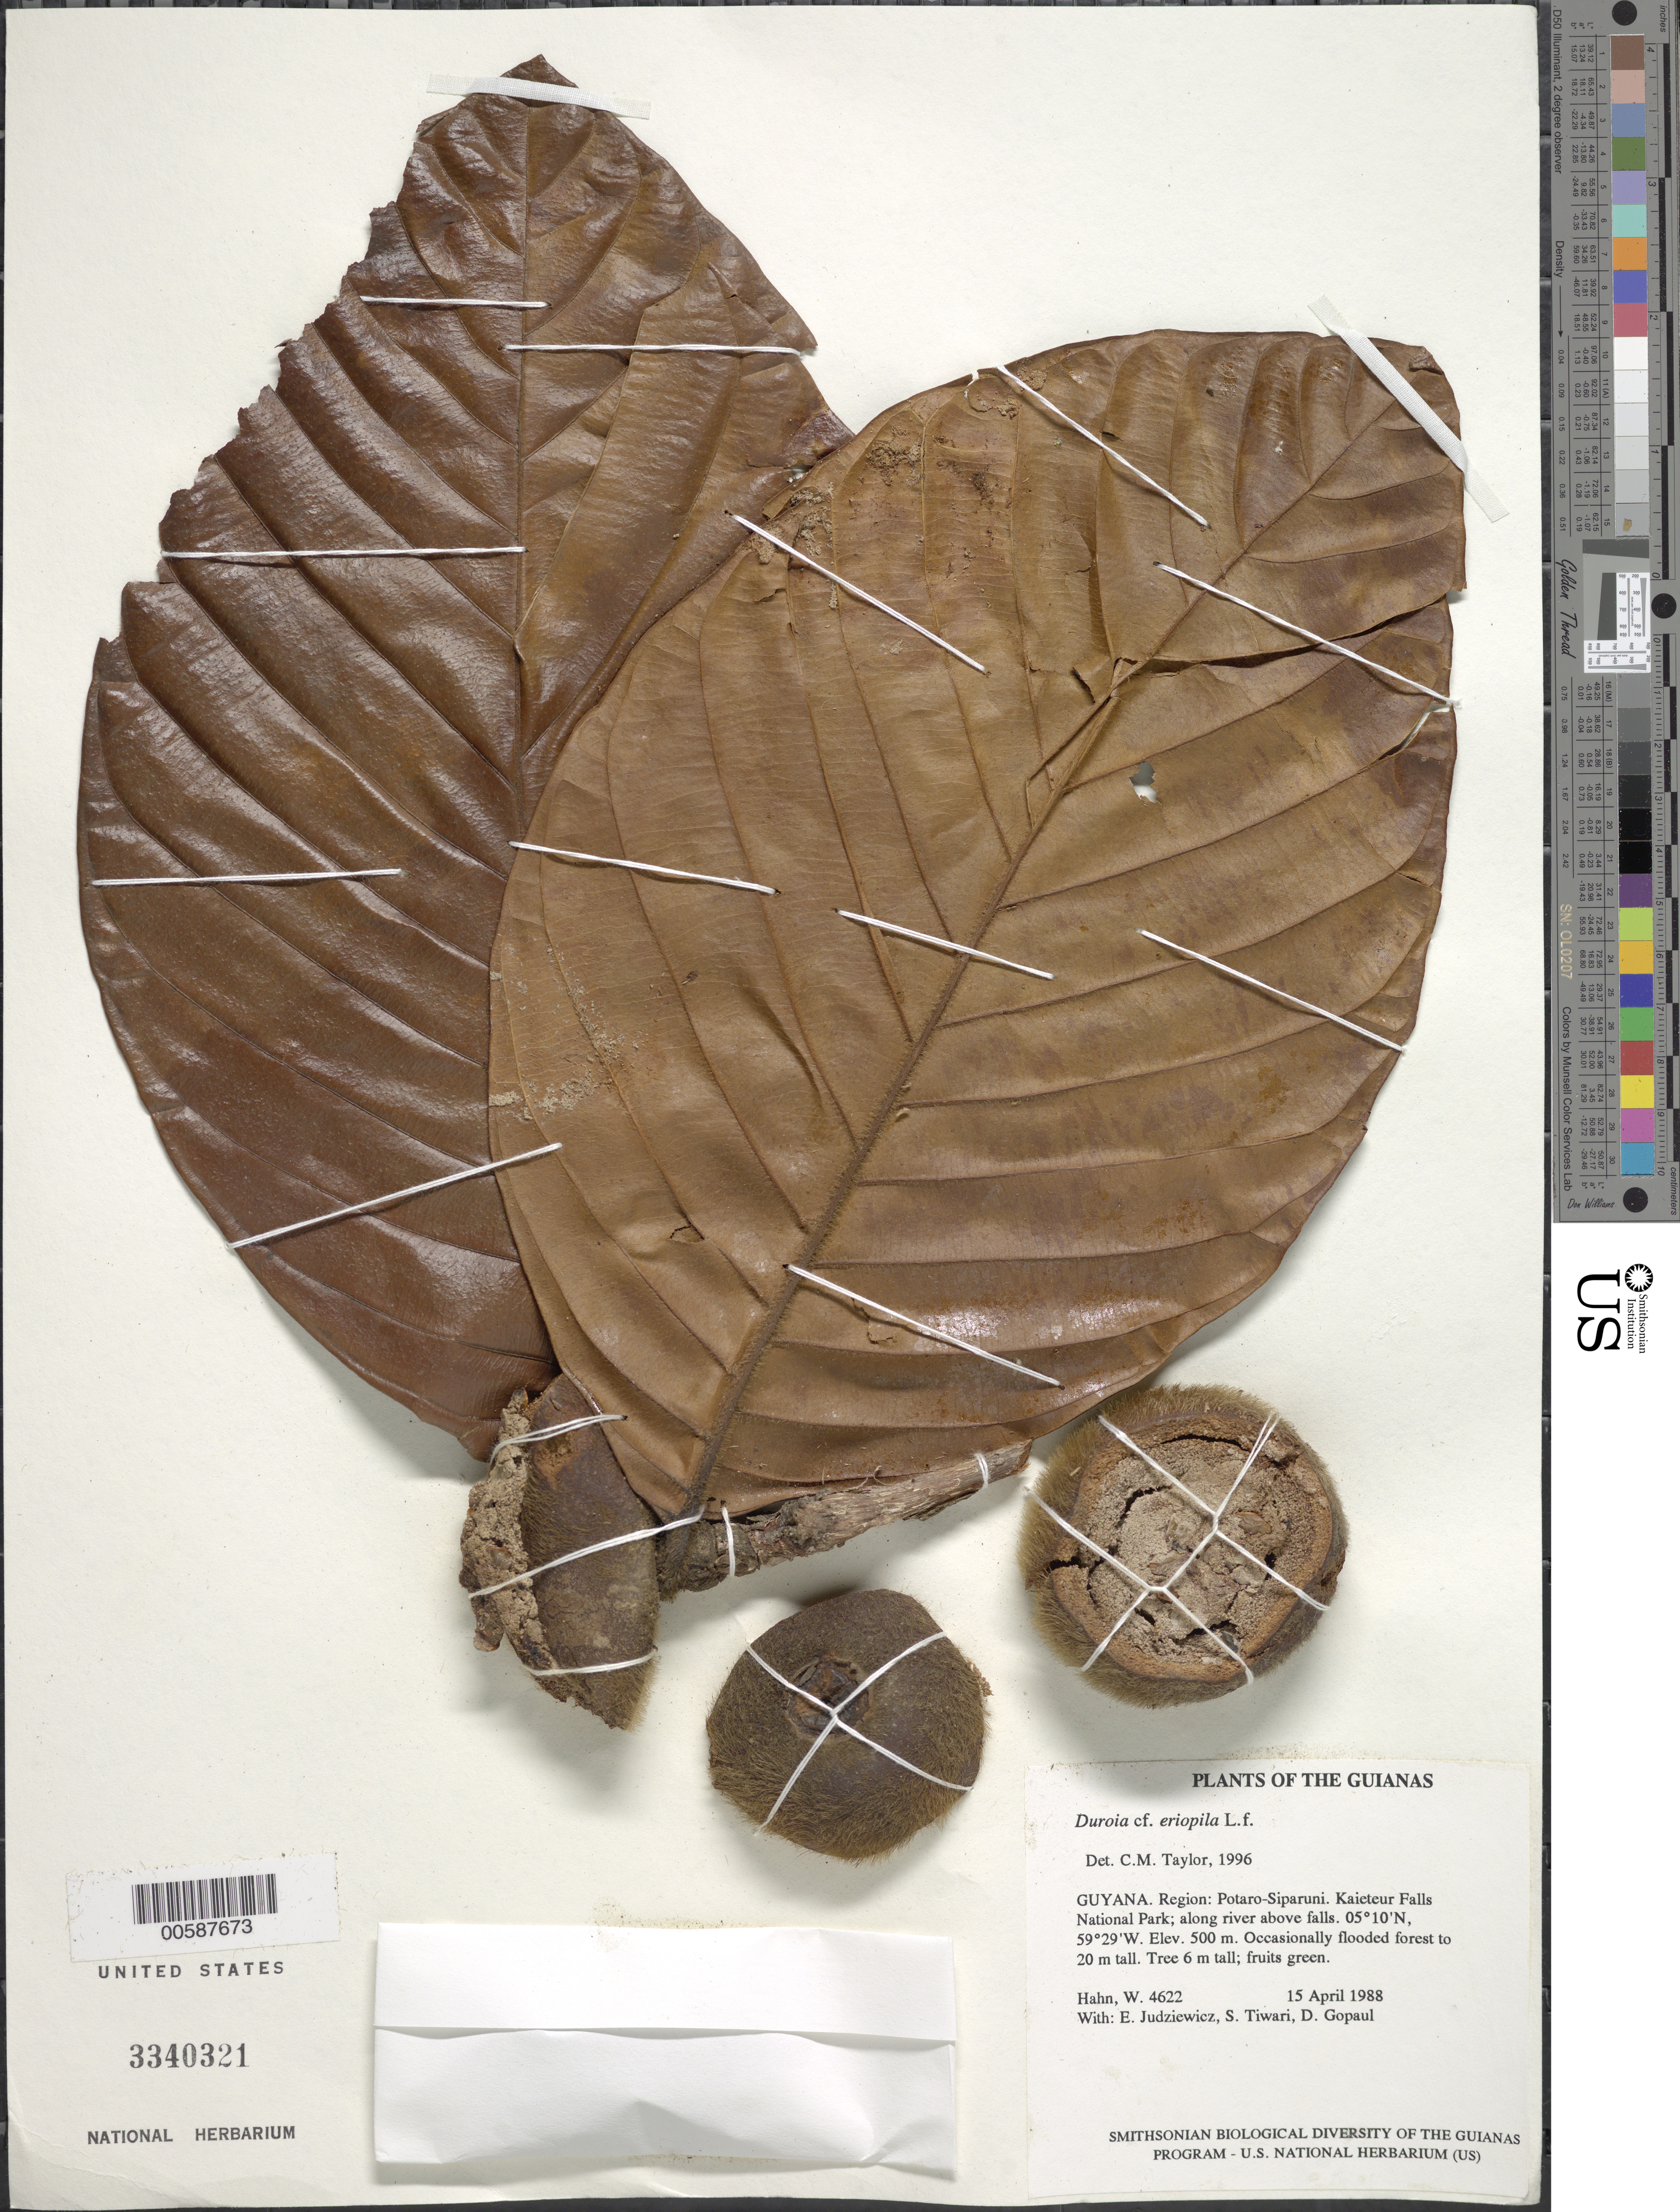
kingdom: Plantae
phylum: Tracheophyta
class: Magnoliopsida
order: Gentianales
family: Rubiaceae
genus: Duroia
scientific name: Duroia eriopila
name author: L. f.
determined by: Taylor, Charlotte M.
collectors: W. Hahn, E. J. Judziewicz, S. Tiwari & D. Gopaul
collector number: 4622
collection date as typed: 15 April 1988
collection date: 1988-04-15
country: Guyana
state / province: Potaro-Siparuni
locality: Kaieteur Falls National Park; along river above falls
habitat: Occasionally flooded forest to 20 m tall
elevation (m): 500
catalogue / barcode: US 3340321